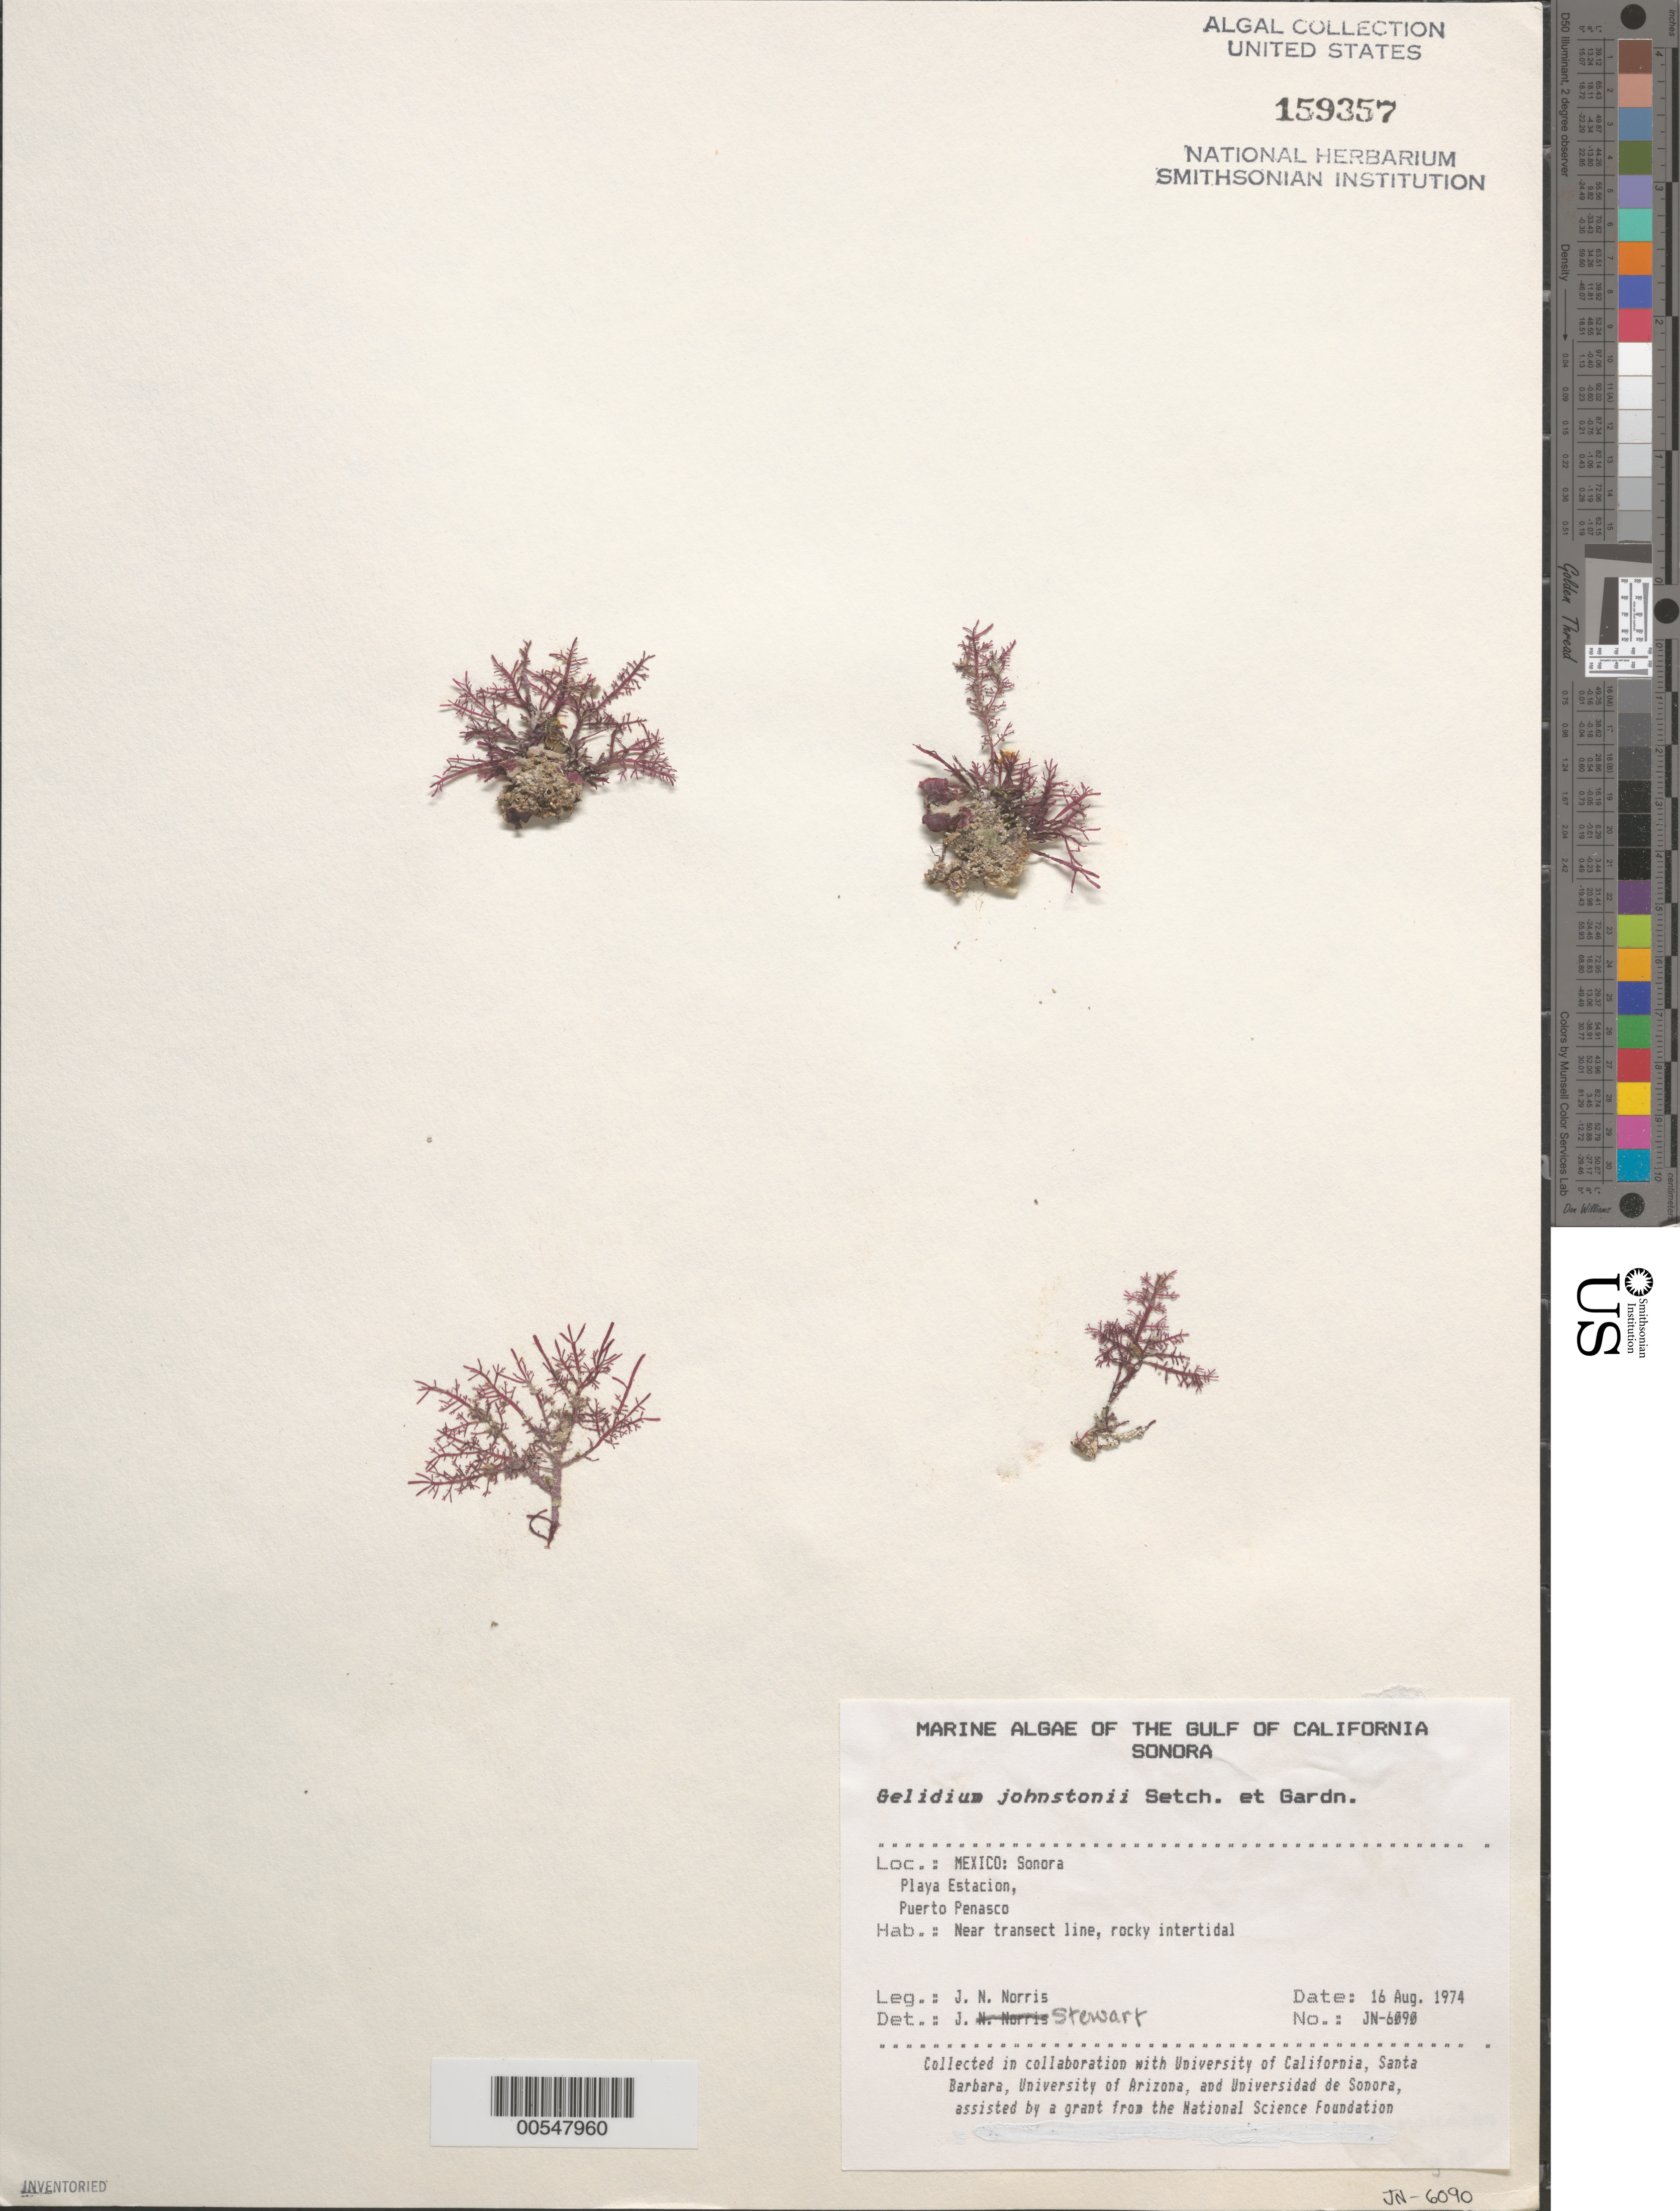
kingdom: Plantae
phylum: Rhodophyta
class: Florideophyceae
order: Gelidiales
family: Gelidiaceae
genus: Gelidium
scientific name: Gelidium johnstonii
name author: Setchell & N.L. Gardner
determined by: Stewart, J.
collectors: J. N. Norris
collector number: JN-6090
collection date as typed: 16 Aug 1974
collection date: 1974-08-16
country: Mexico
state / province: Sonora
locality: Playa Estacion, Puerto Penasco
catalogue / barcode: US 159357